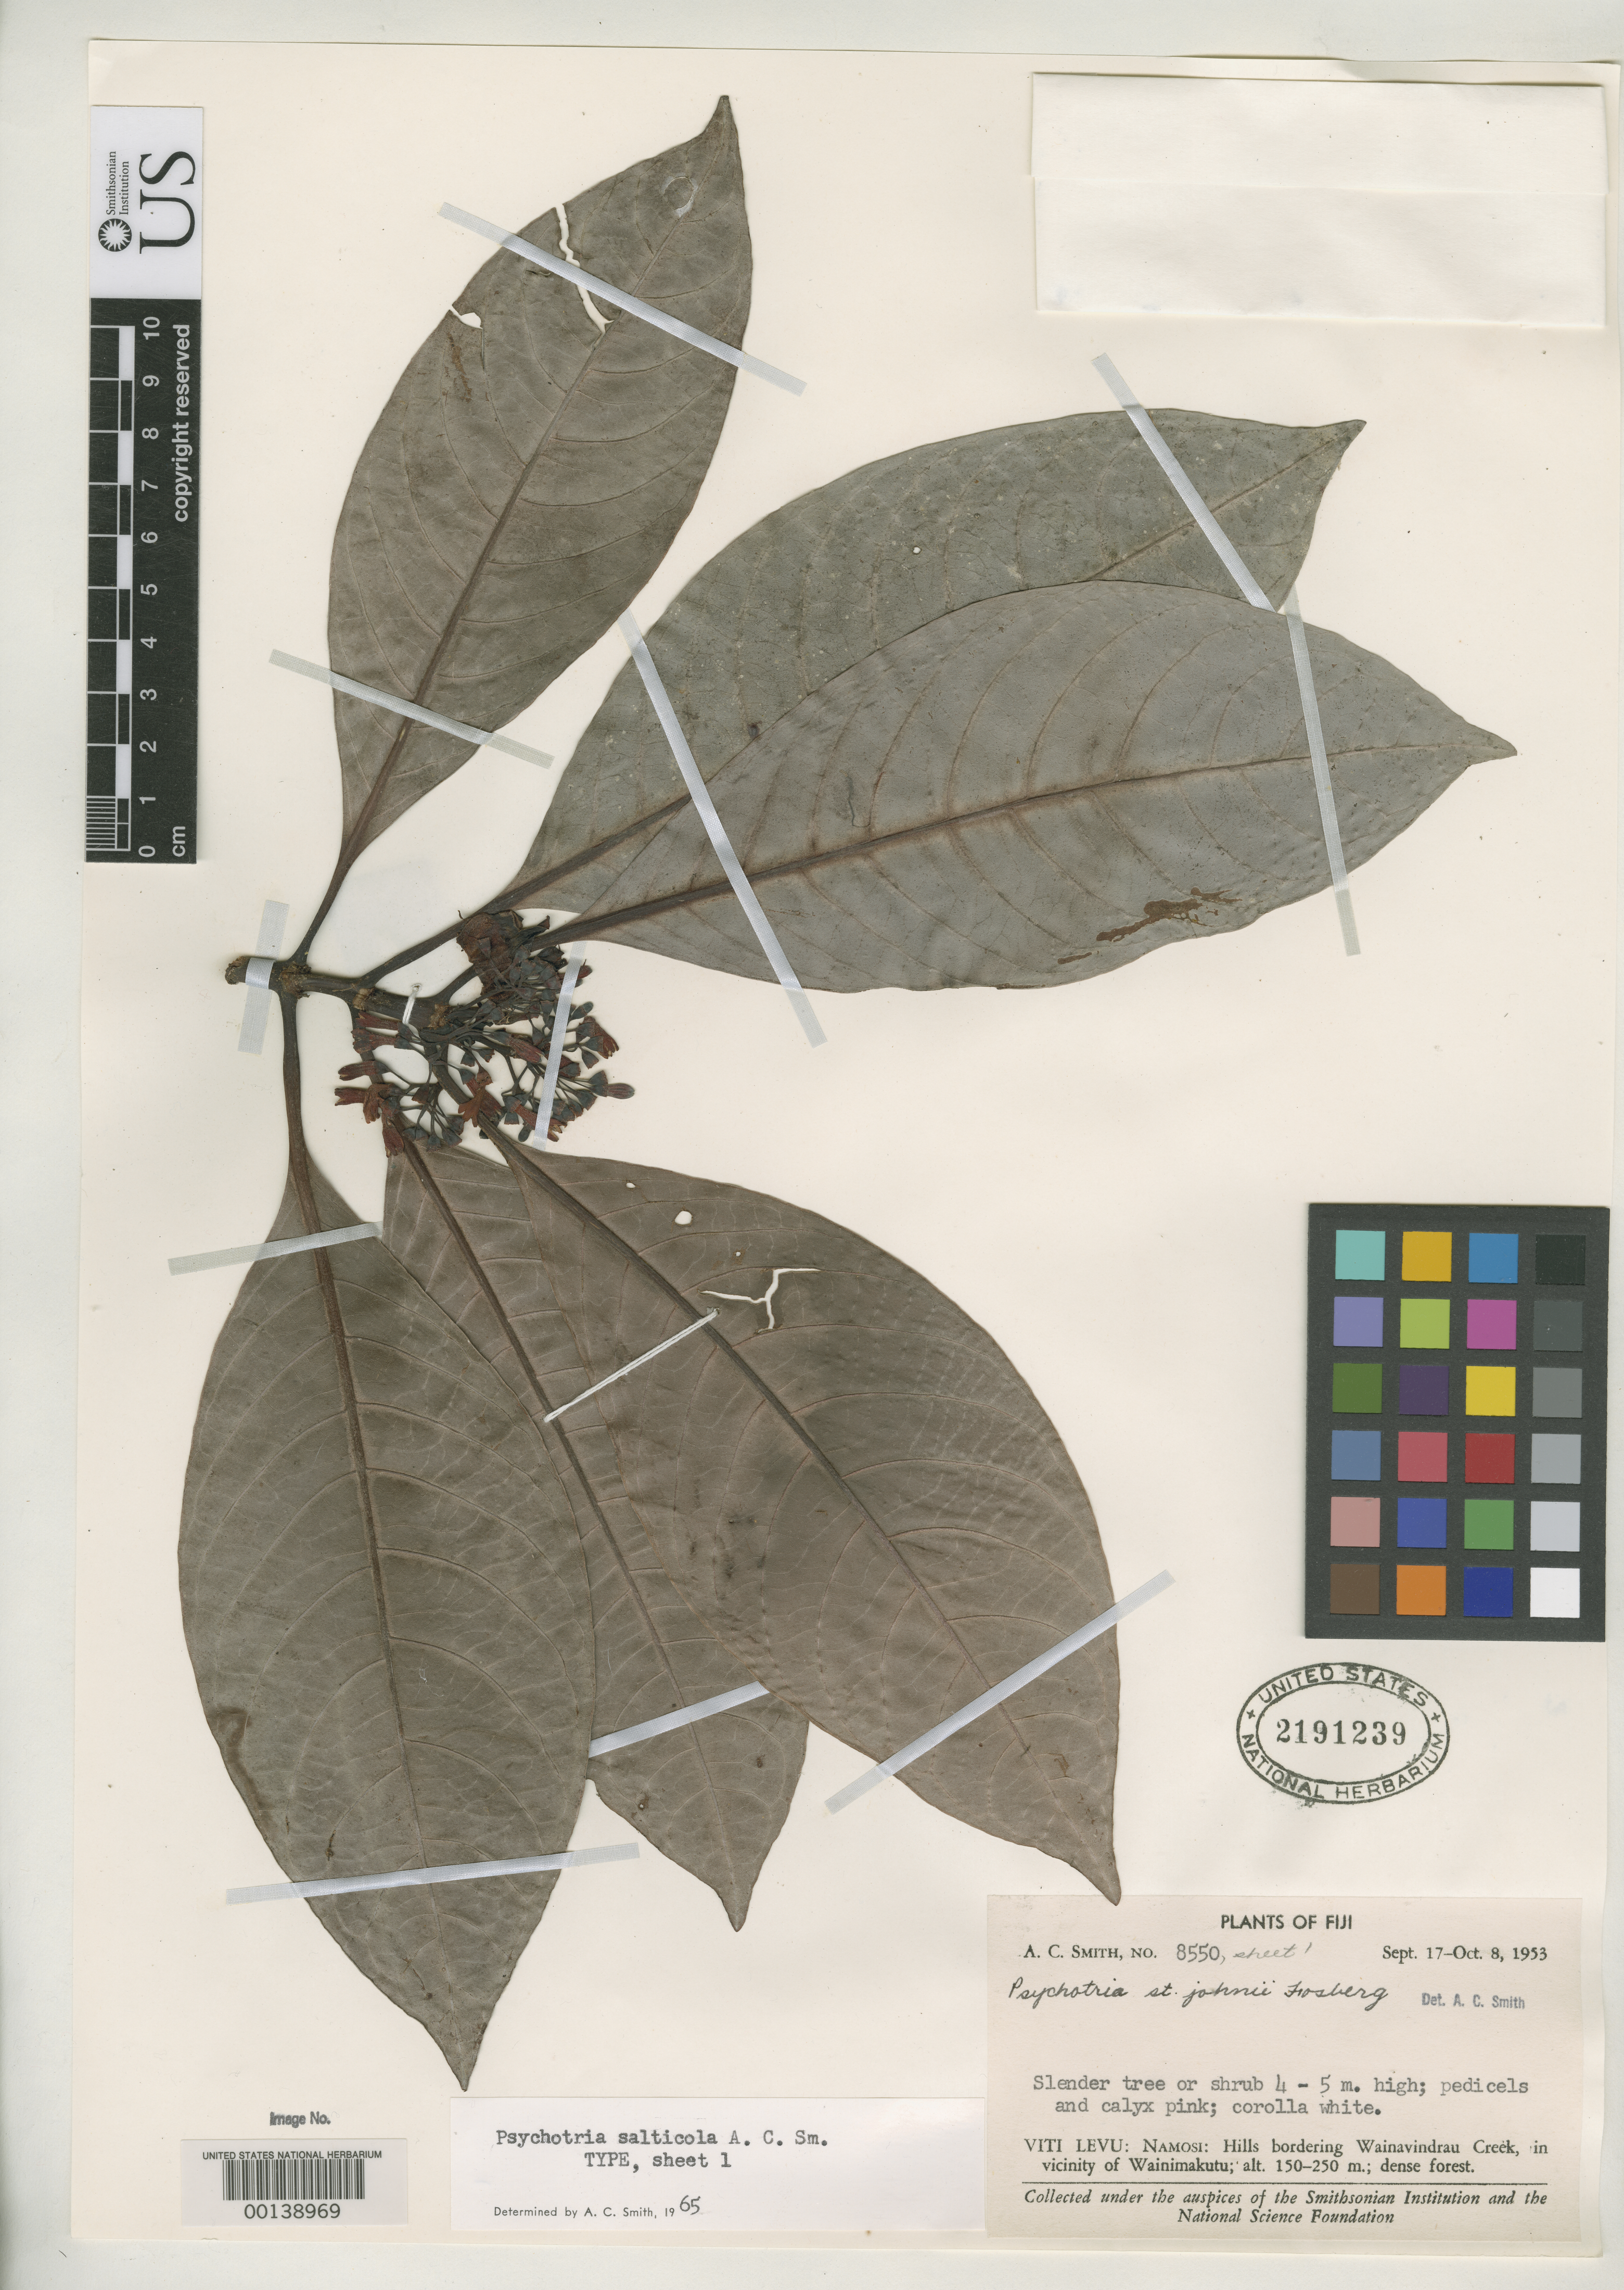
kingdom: Plantae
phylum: Tracheophyta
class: Magnoliopsida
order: Gentianales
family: Rubiaceae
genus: Psychotria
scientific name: Psychotria salticola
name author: A.C. Sm.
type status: Holotype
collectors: A. C. Smith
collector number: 8550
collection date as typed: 17 Sep 1953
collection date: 1953-09-17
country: Fiji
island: Viti Levu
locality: Namosi, hills bordering Wainavindrau Creek. [Viti Levu Group]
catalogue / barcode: US 2191239